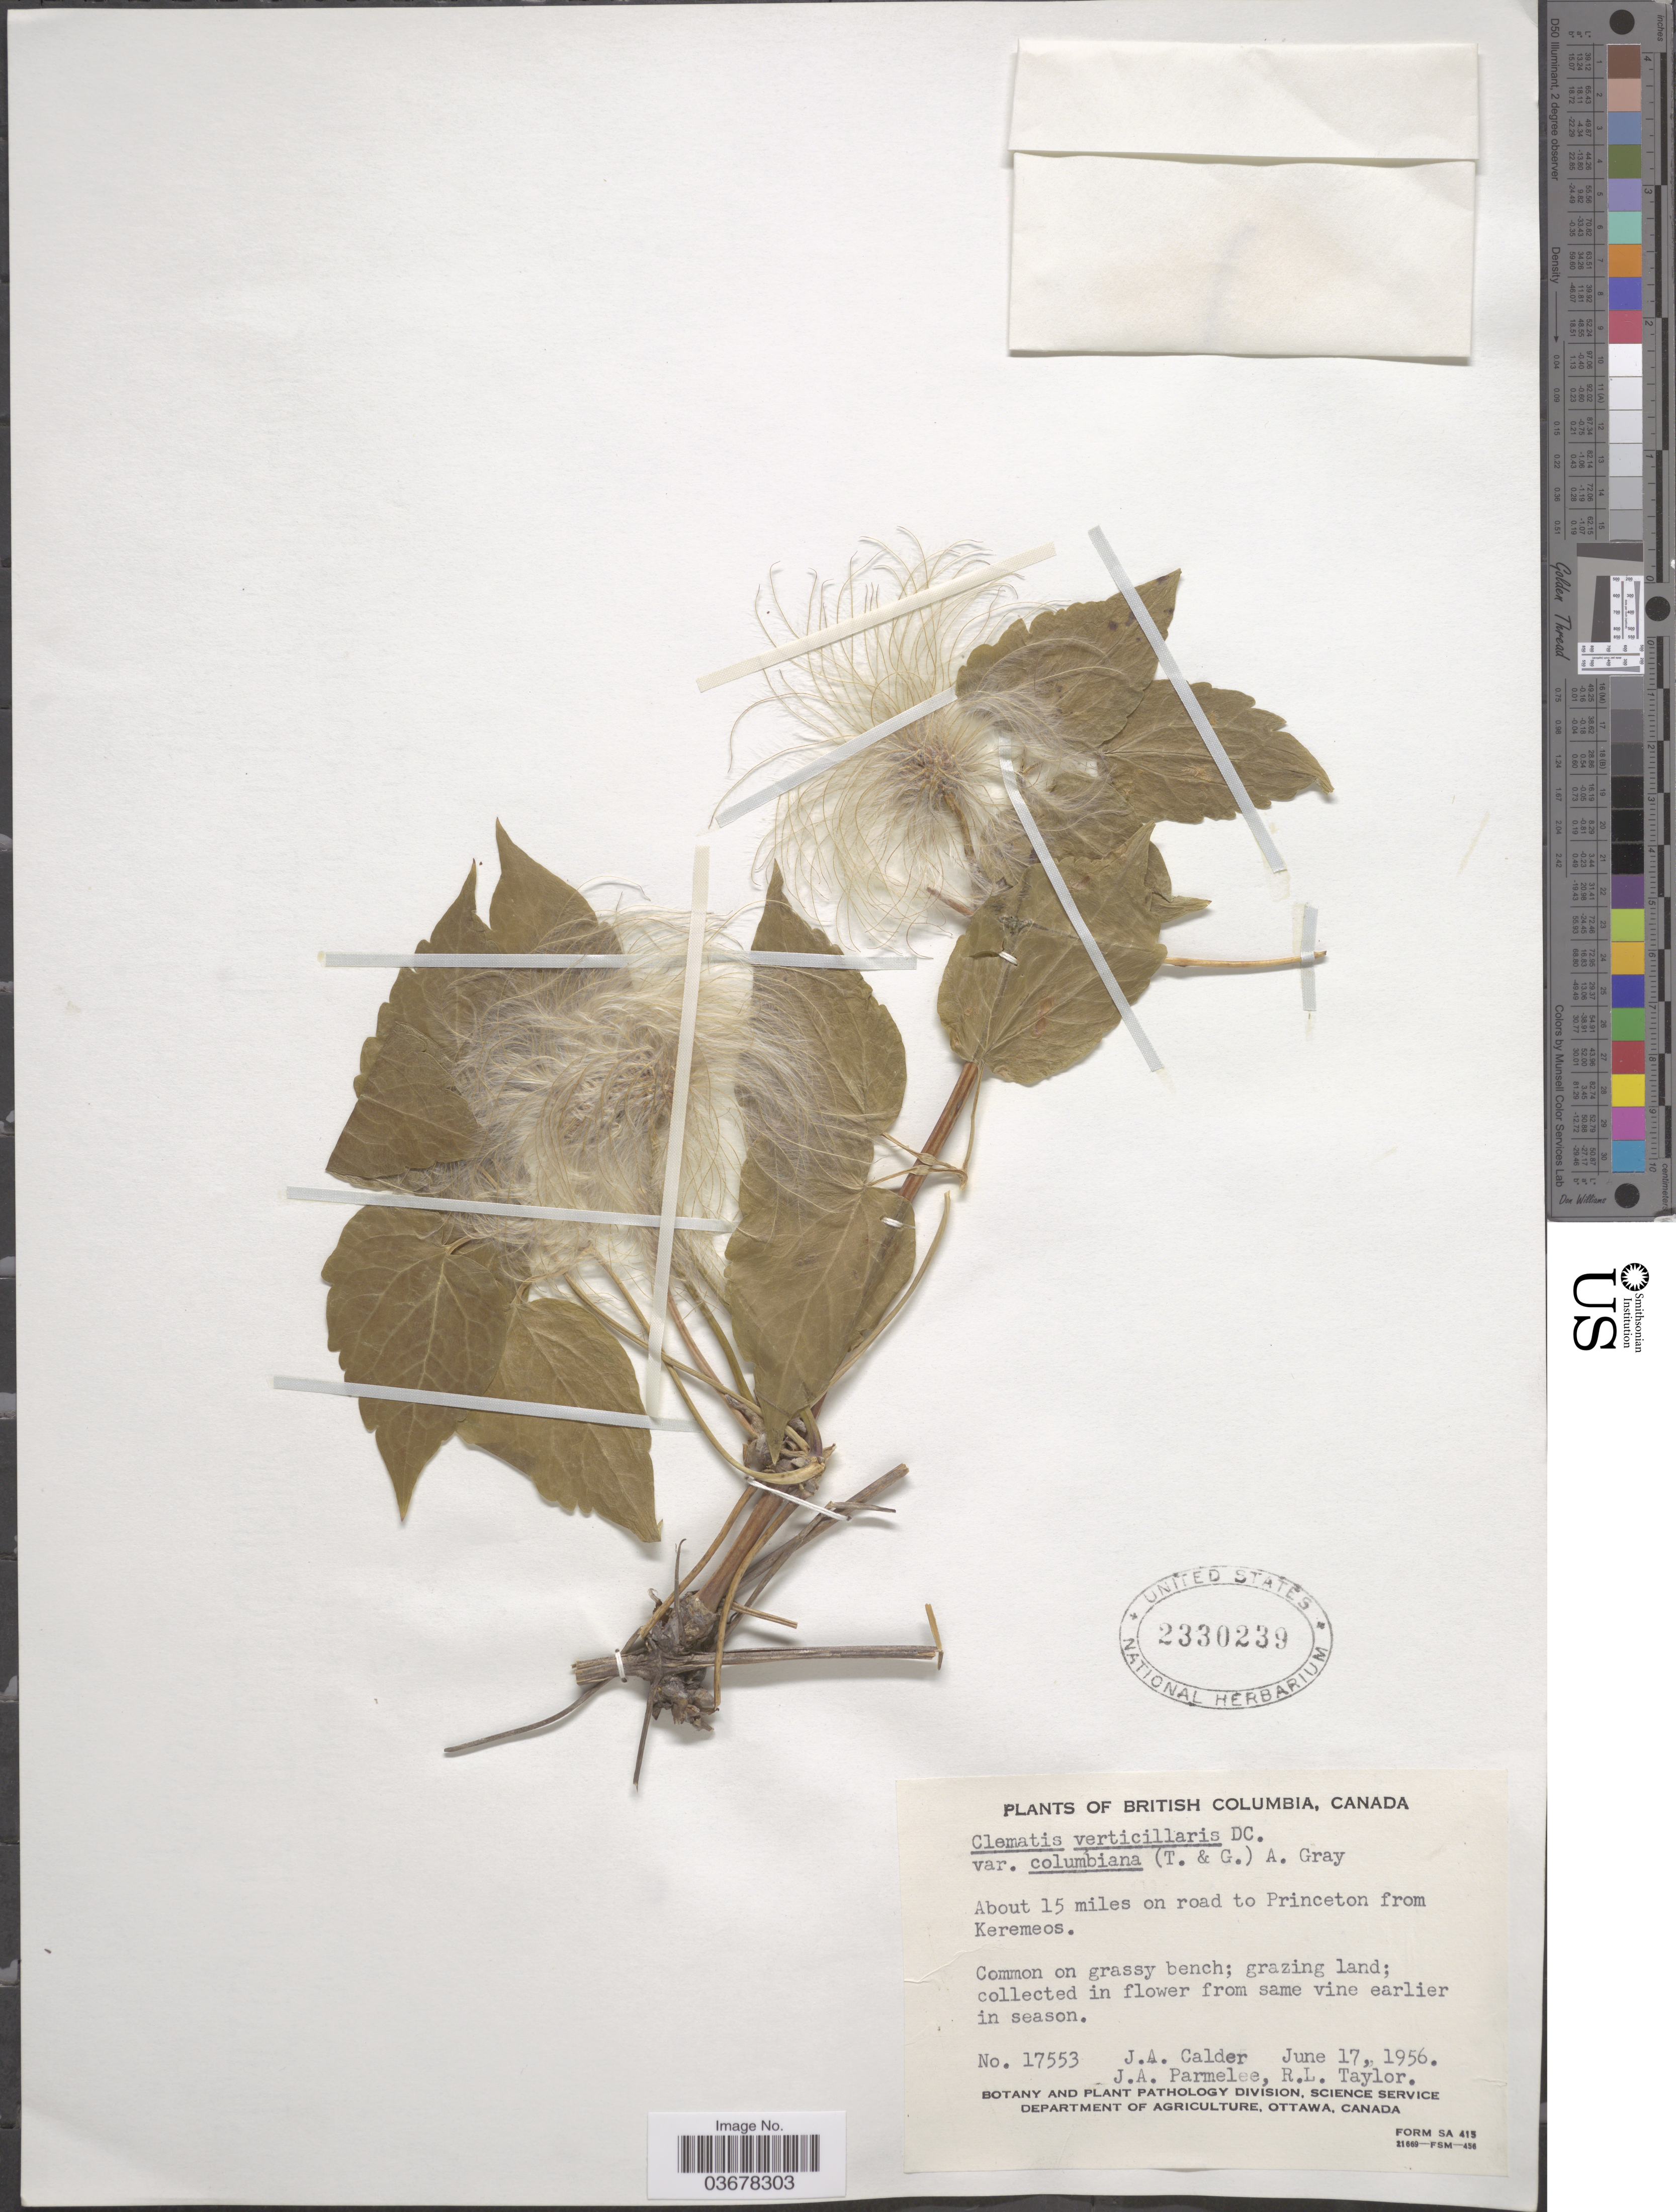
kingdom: Plantae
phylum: Tracheophyta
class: Magnoliopsida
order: Ranunculales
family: Ranunculaceae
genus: Clematis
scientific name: Clematis verticillaris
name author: DC.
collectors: J. A. Calder, J. A. Parmelee & R. Taylor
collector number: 17553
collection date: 1956-06-17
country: Canada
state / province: British Columbia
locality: About 15 miles on road to Princeton from Keremeos.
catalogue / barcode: US 2330239